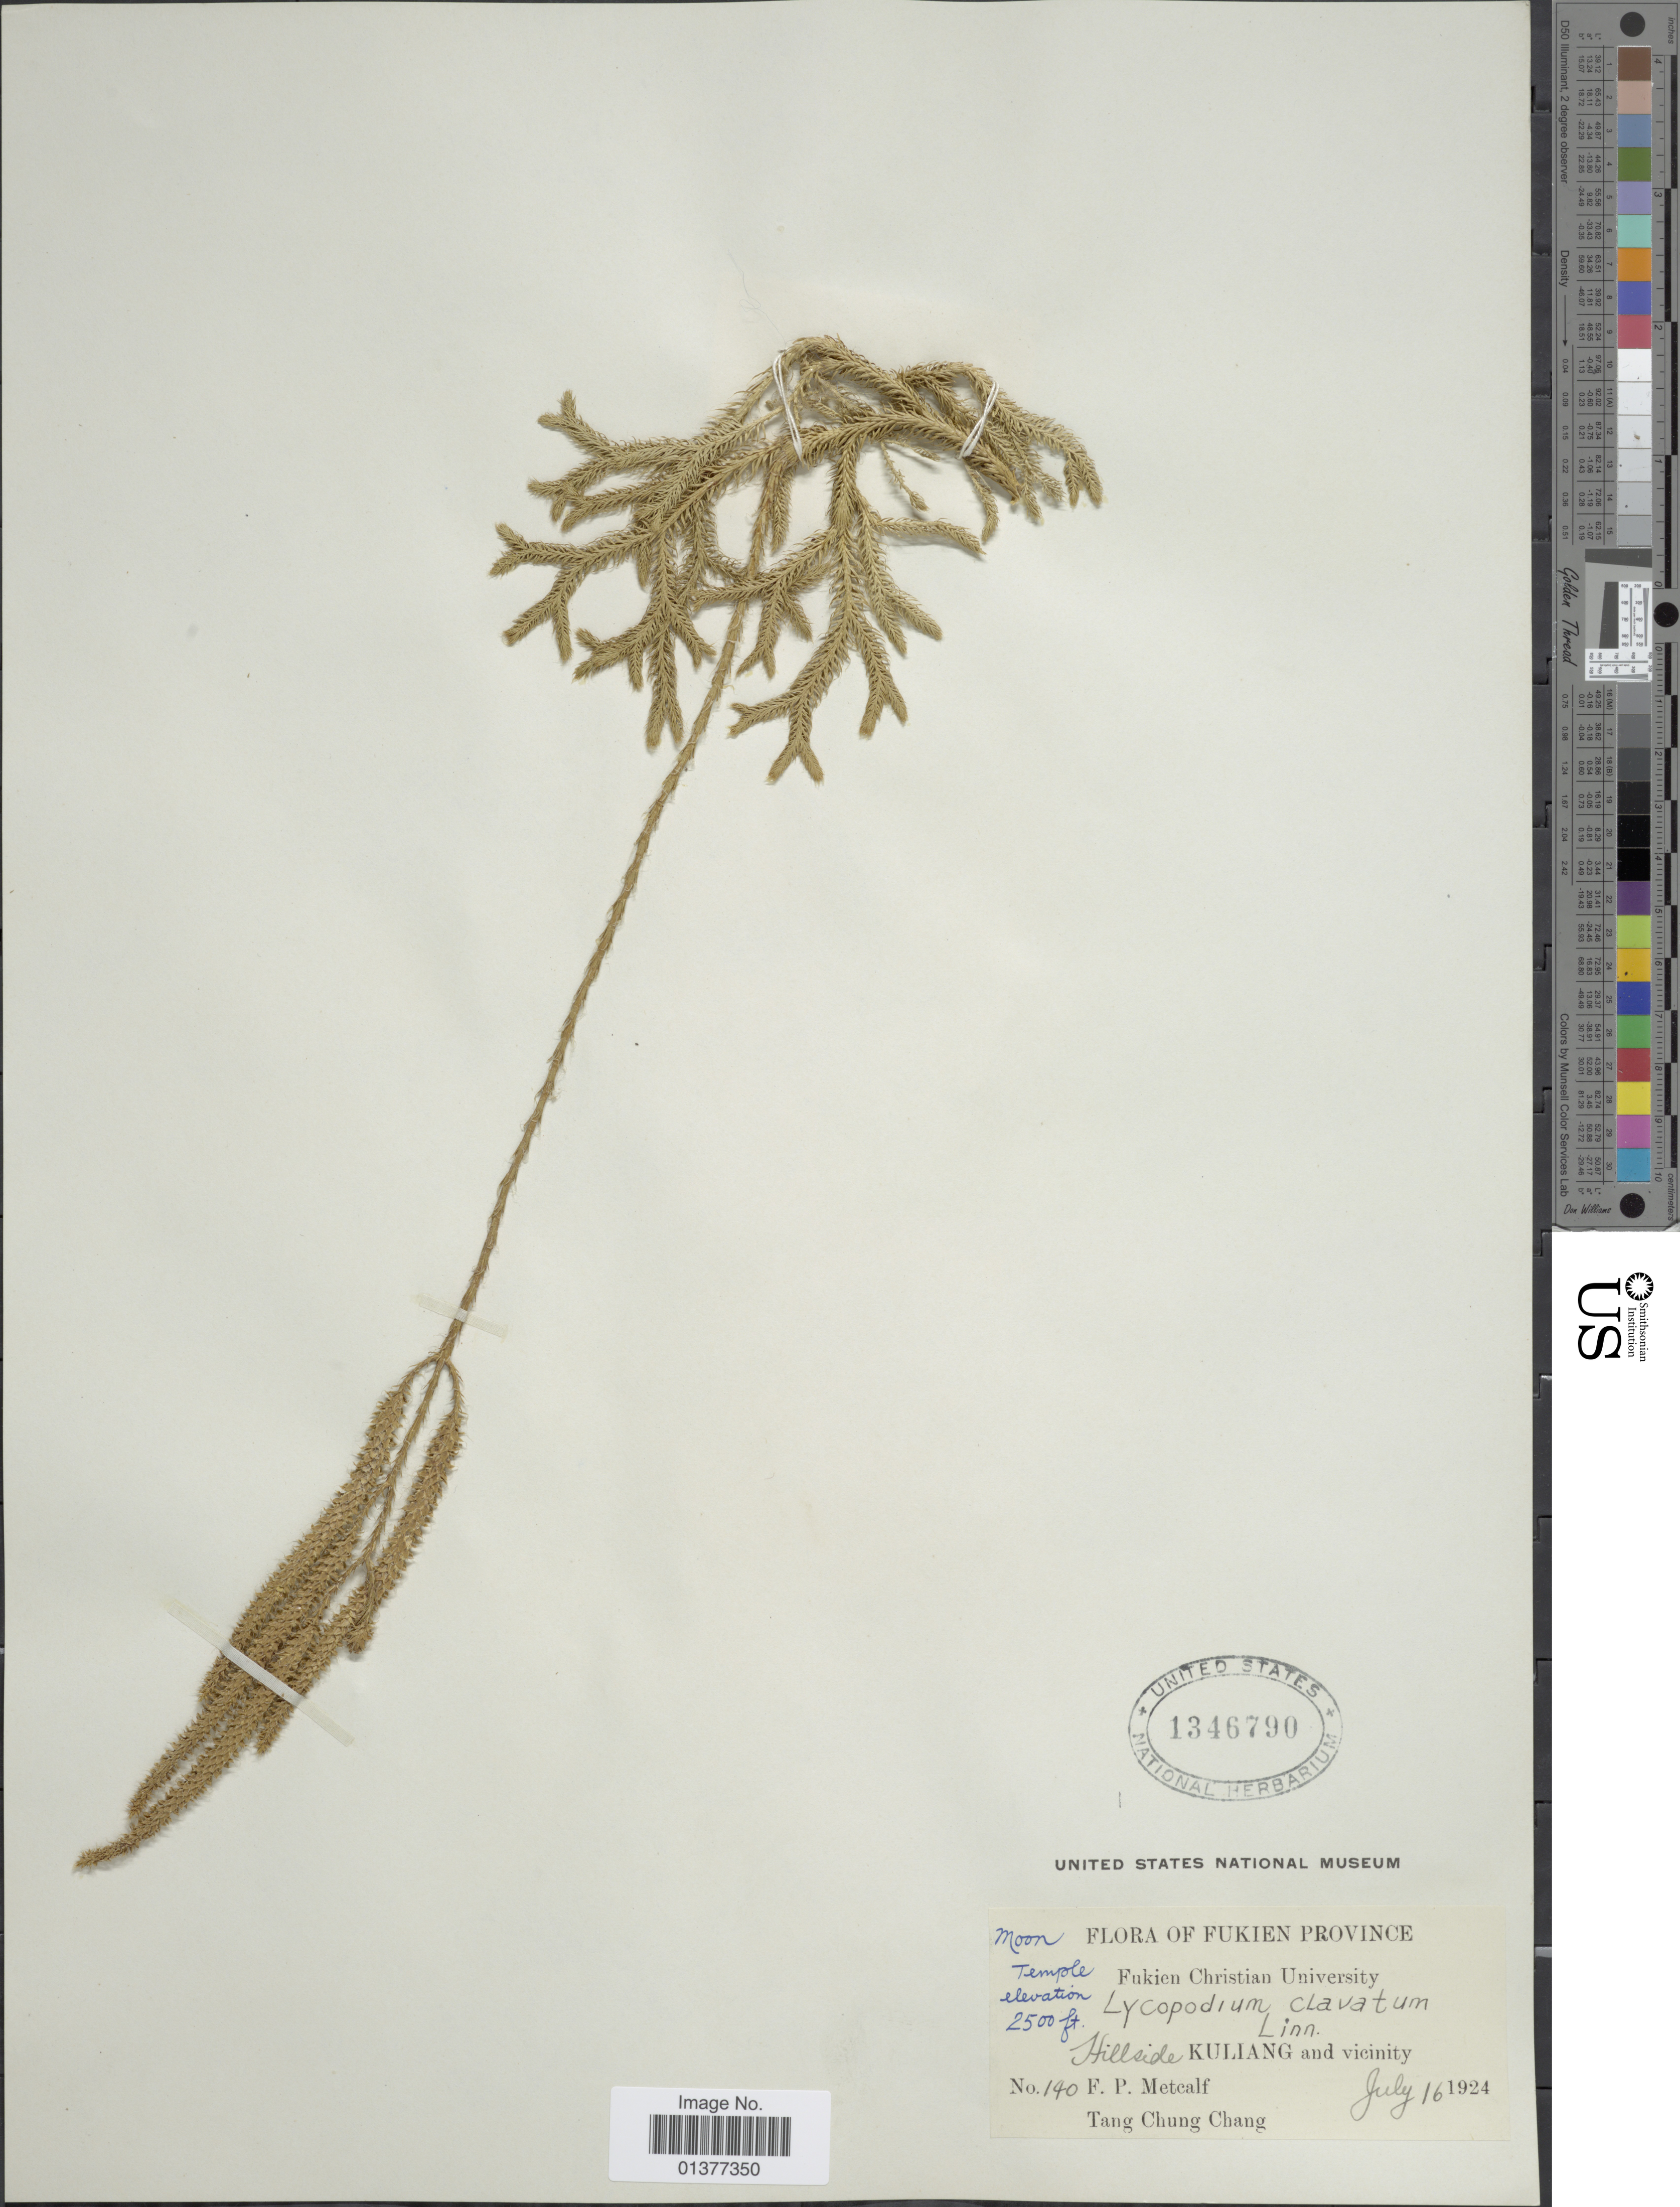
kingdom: Plantae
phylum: Tracheophyta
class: Lycopodiopsida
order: Lycopodiales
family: Lycopodiaceae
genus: Lycopodium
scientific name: Lycopodium clavatum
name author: L.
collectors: F. Metcalf & T. C. Chang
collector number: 140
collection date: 1924-07-16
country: China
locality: Fukien province, Hillside Kuliang and Vicinity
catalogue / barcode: US 1346790